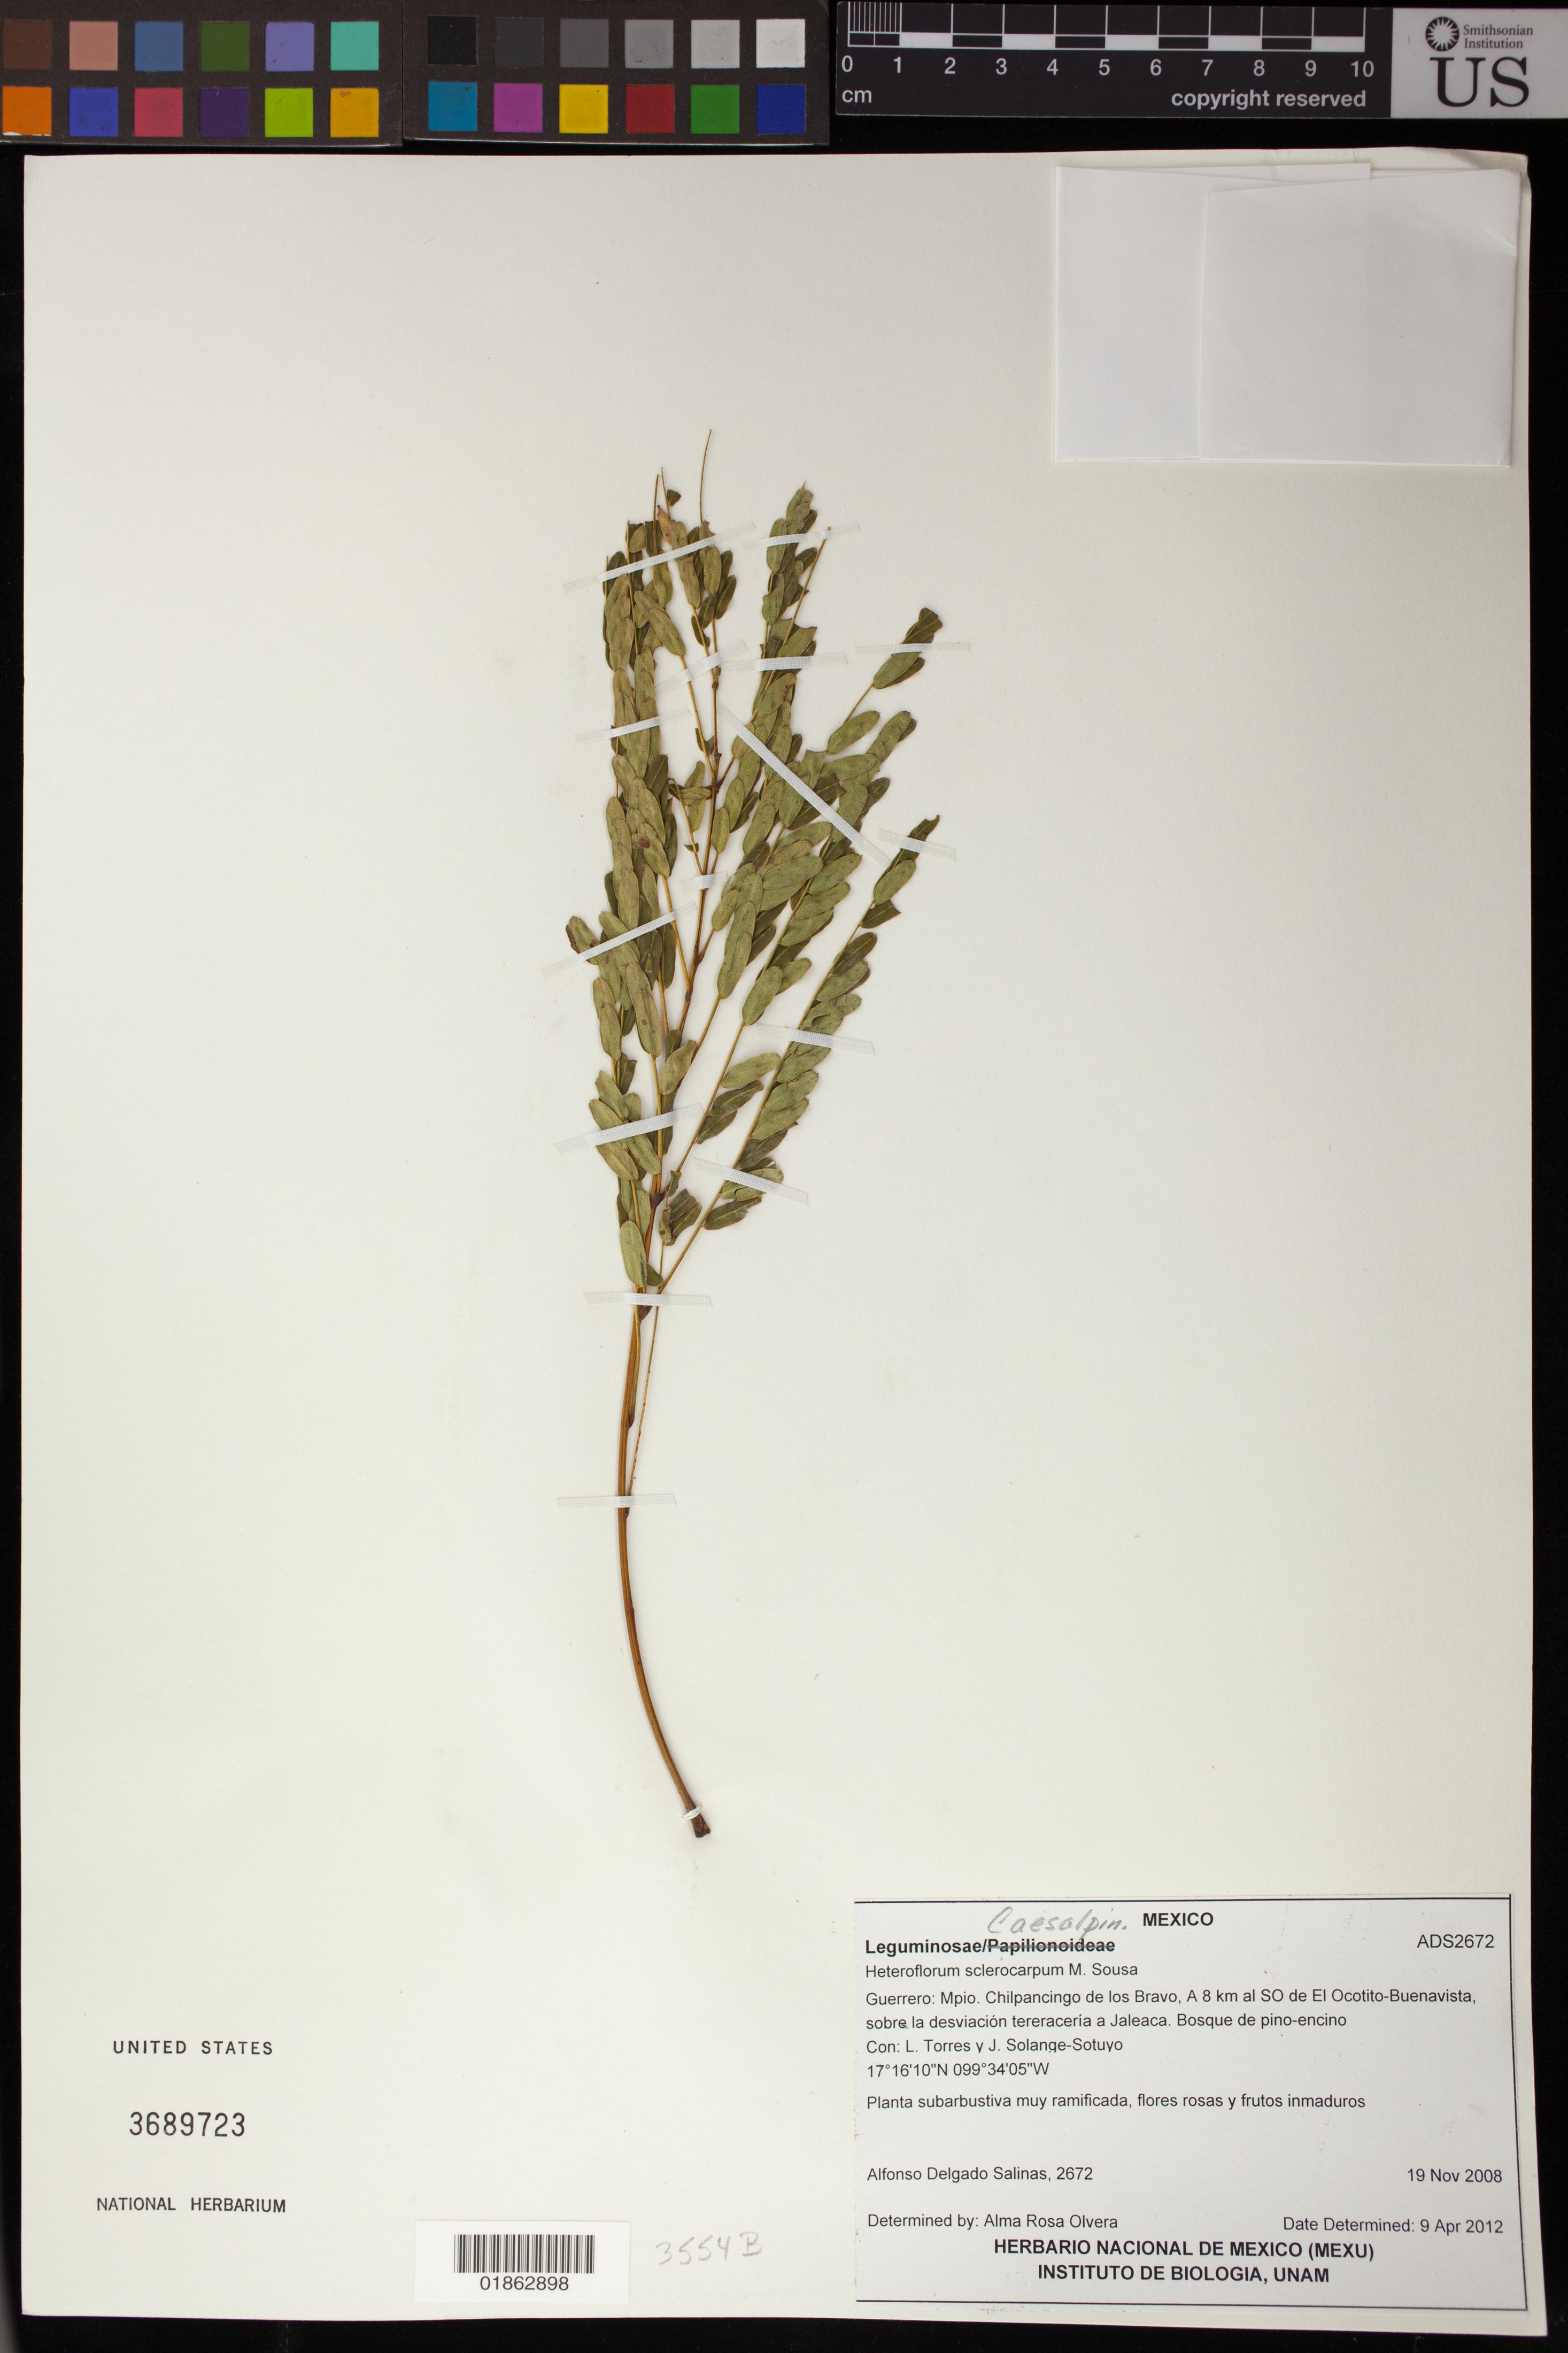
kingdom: Plantae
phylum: Tracheophyta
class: Magnoliopsida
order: Fabales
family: Fabaceae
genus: Heteroflorum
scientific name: Heteroflorum sclerocarpum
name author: M. Sousa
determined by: Olvera, Alma Rosa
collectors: A. Delgado S., L. Torres & J. Solange-Sotuyo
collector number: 2672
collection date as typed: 19 Nov 2008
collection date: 2008-11-19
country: Mexico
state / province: Guerrero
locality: Mpio. Chilpancingo de los Bravo, A 8 km al SO de El Ocotito-Buenavista, sobre la desviacion tereraceria a Jaleaca.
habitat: Bosque de pino-encino.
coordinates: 17 16 10 N, 99 34 05 W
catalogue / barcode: US 3689723